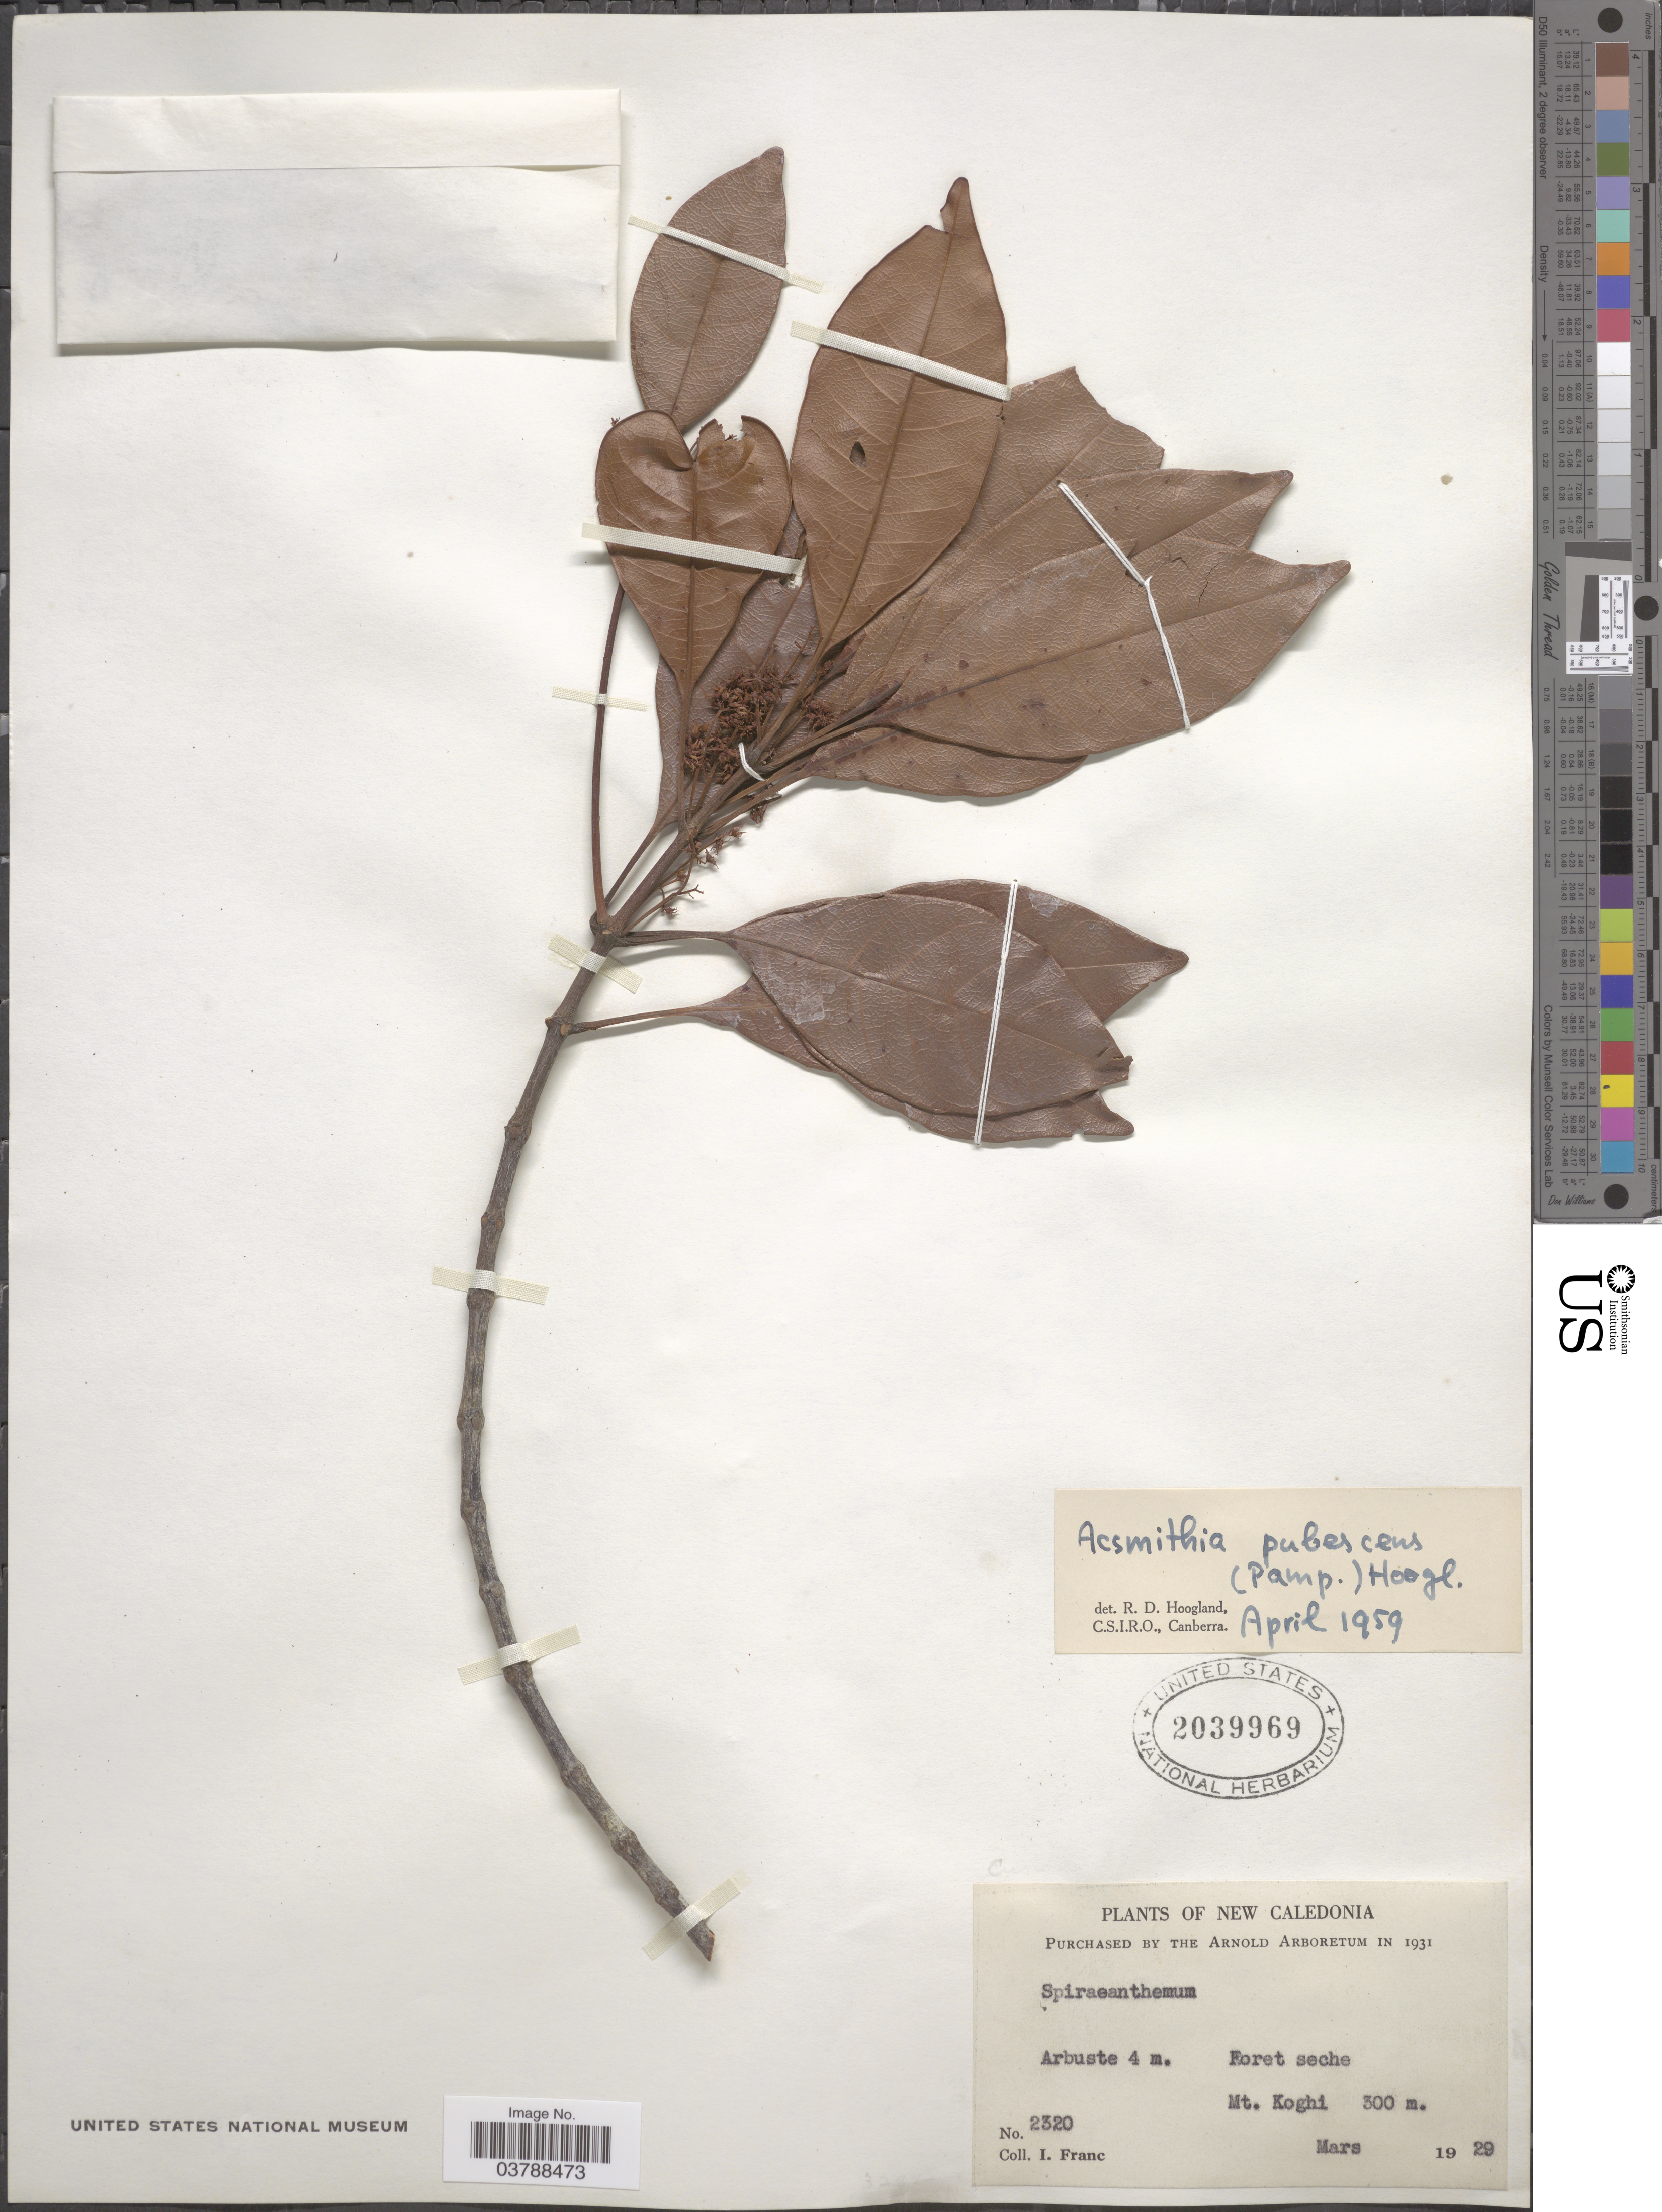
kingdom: Plantae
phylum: Tracheophyta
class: Magnoliopsida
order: Oxalidales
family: Cunoniaceae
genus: Spiraeanthemum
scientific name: Spiraeanthemum pubescens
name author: Pamp.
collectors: I. Franc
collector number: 2320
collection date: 1929-03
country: New Caledonia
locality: Mt. Koghi.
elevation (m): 300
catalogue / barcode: US 2039969